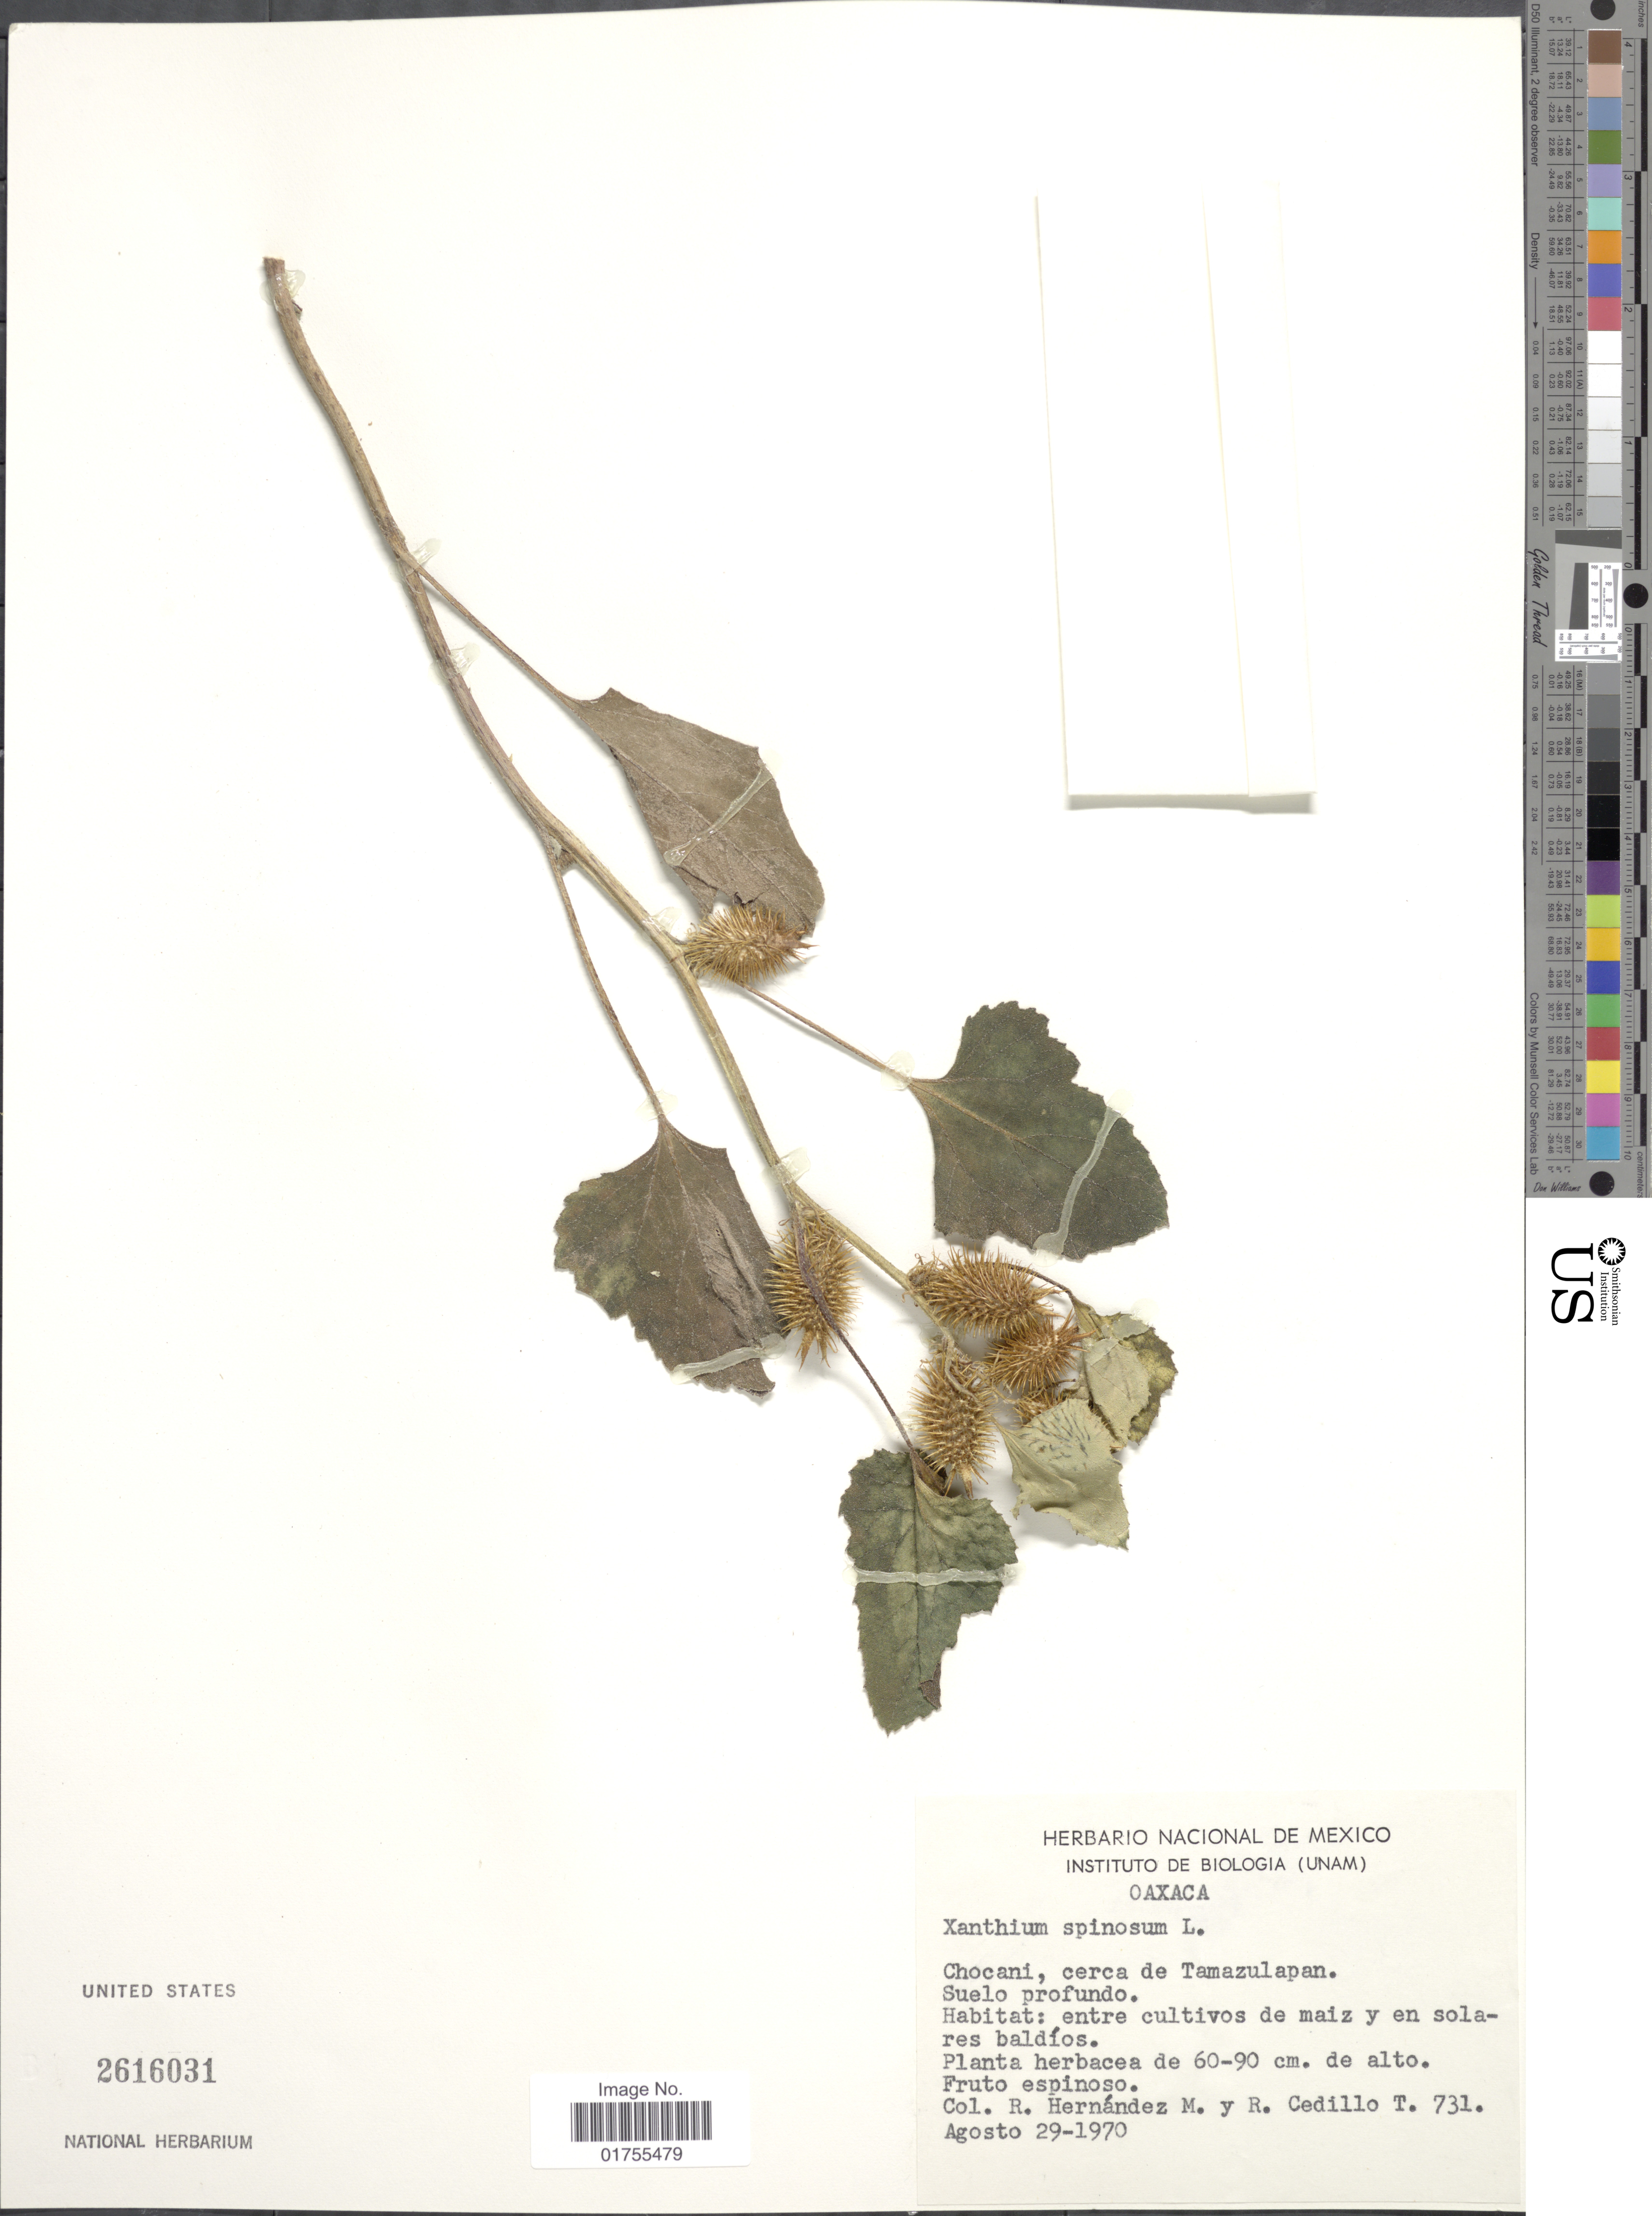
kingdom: Plantae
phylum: Tracheophyta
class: Magnoliopsida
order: Asterales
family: Asteraceae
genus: Xanthium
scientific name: Xanthium strumarium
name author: L.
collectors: R. Hernandez M. & R. CedilloT.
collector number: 731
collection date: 1970-08-29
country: Mexico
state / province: Oaxaca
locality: Chocani, cerca de Tamazulapan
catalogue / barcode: US 2616031